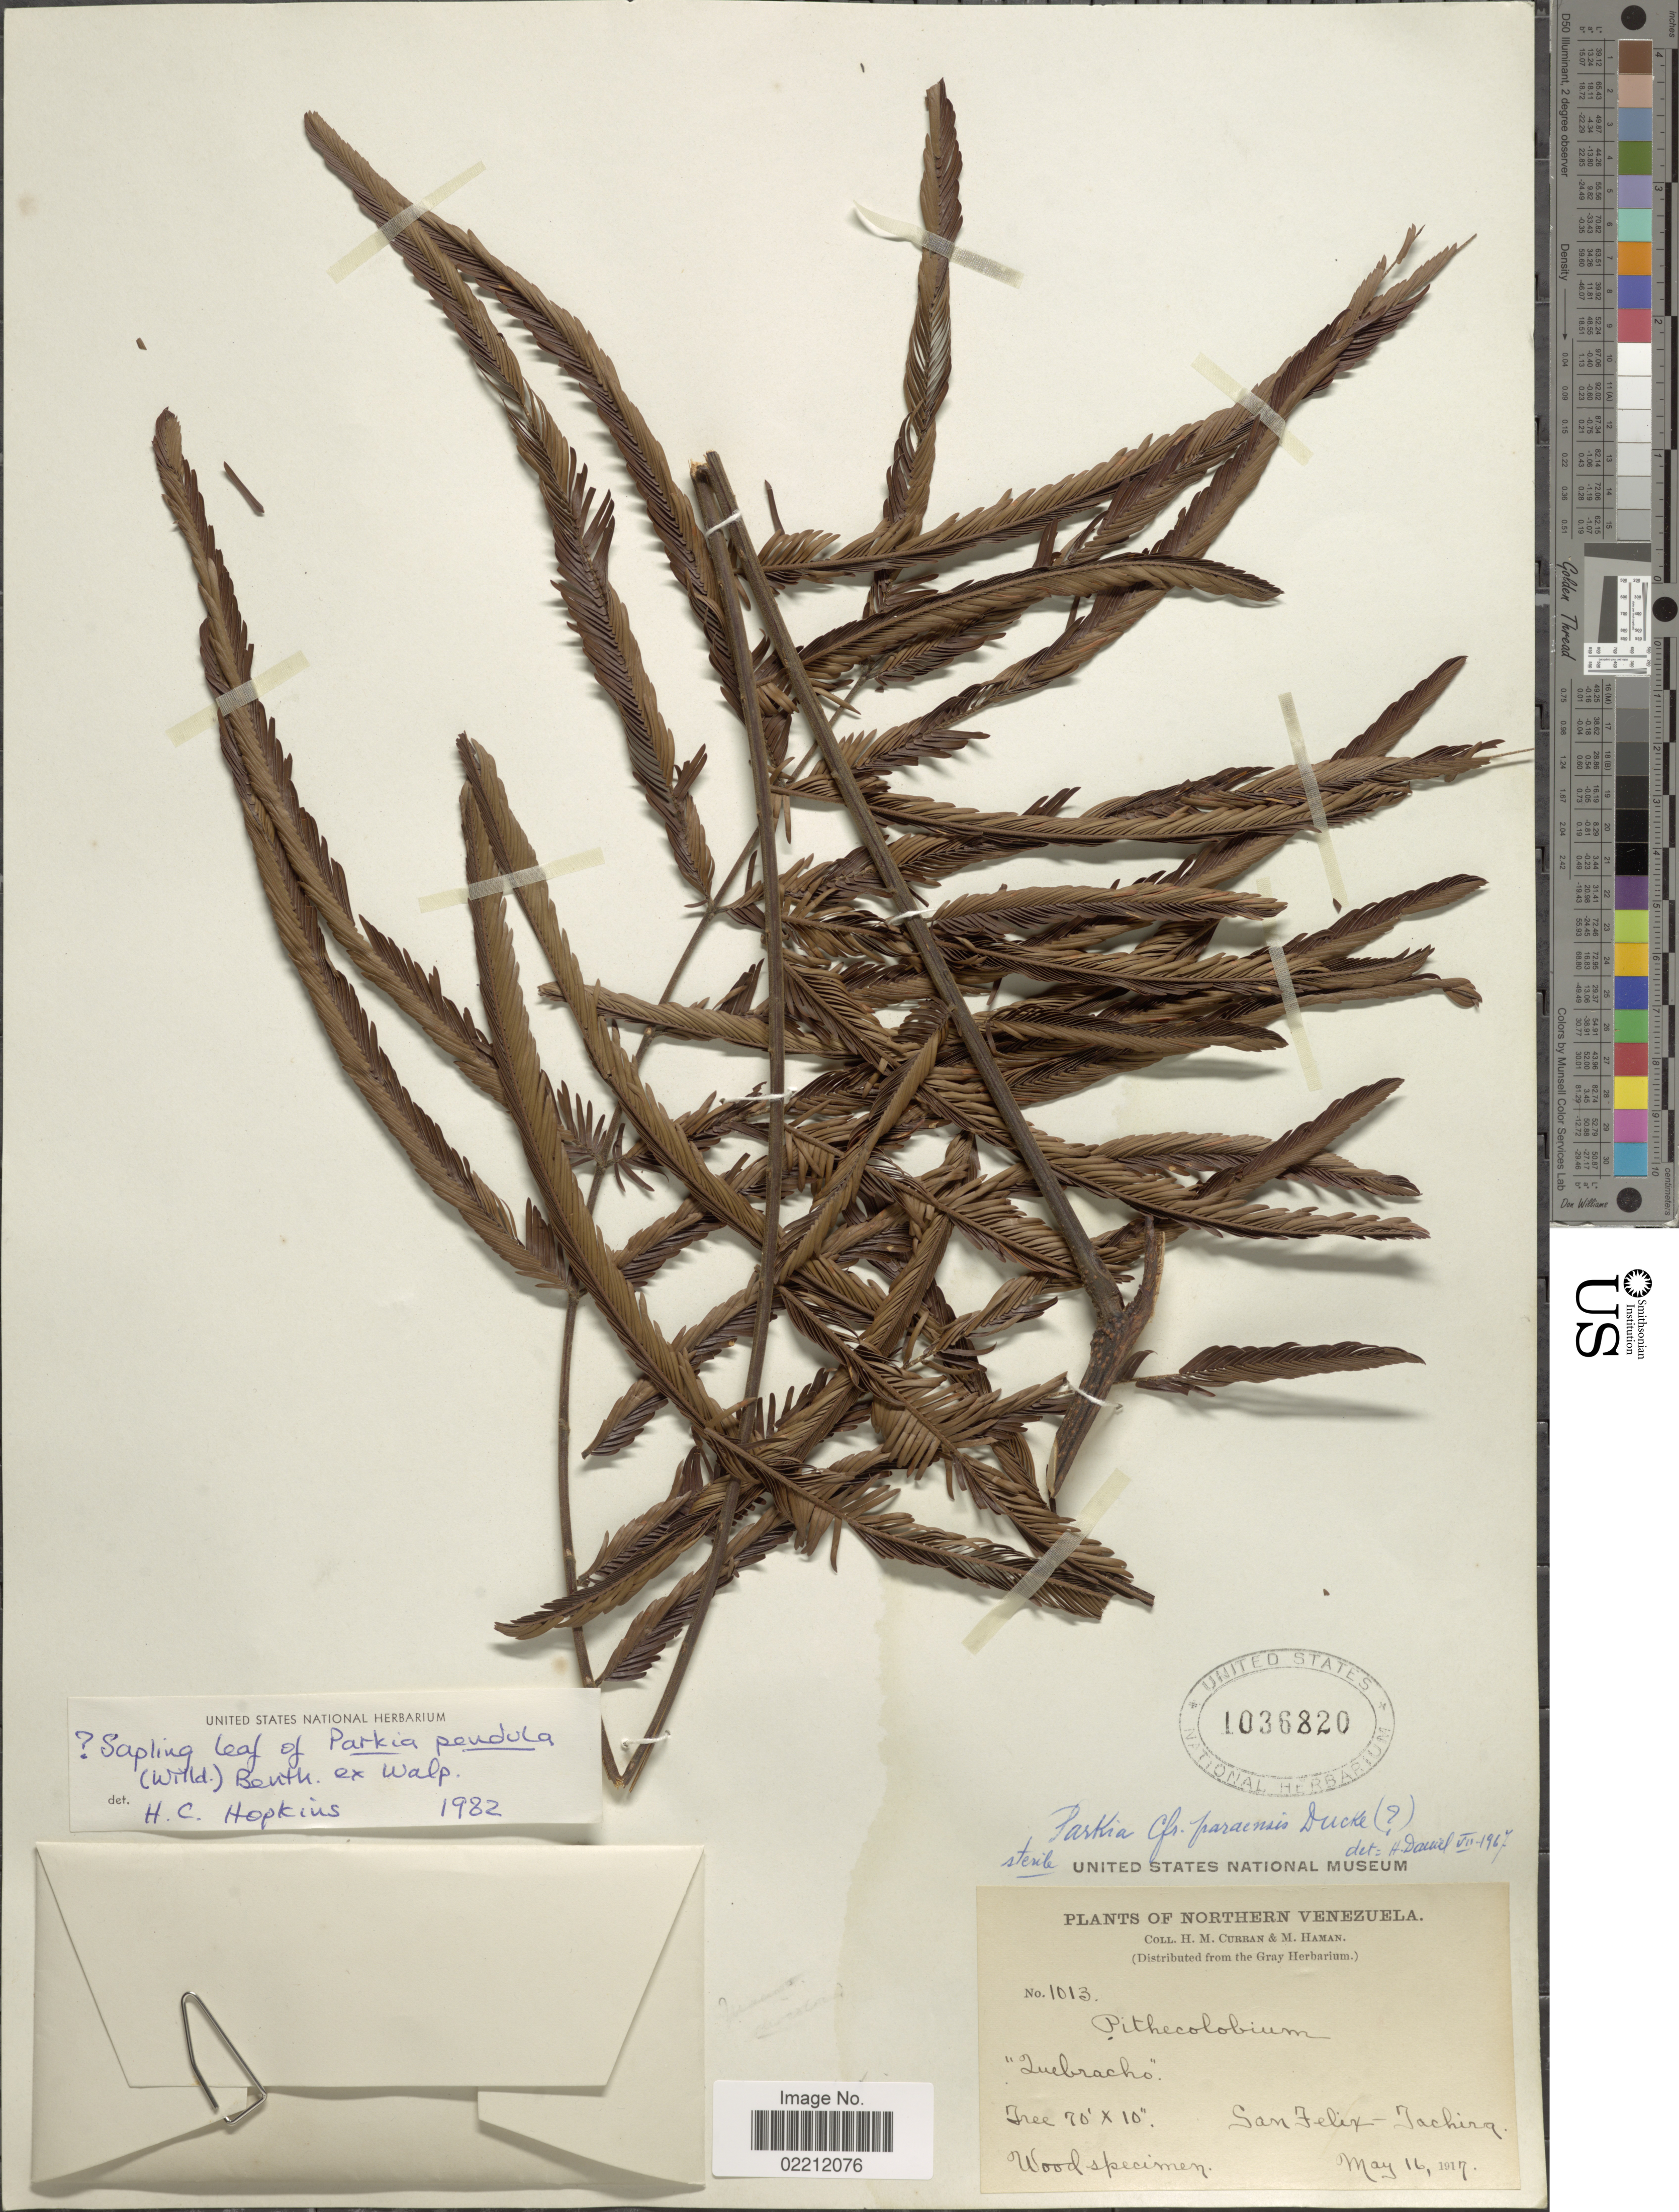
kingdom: Plantae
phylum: Tracheophyta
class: Magnoliopsida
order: Fabales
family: Fabaceae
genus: Parkia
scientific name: Parkia sp.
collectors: H. M. Curran & M. Haman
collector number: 1013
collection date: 1917-05-16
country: Venezuela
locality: San Felix- Tachira.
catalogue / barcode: US 1036820